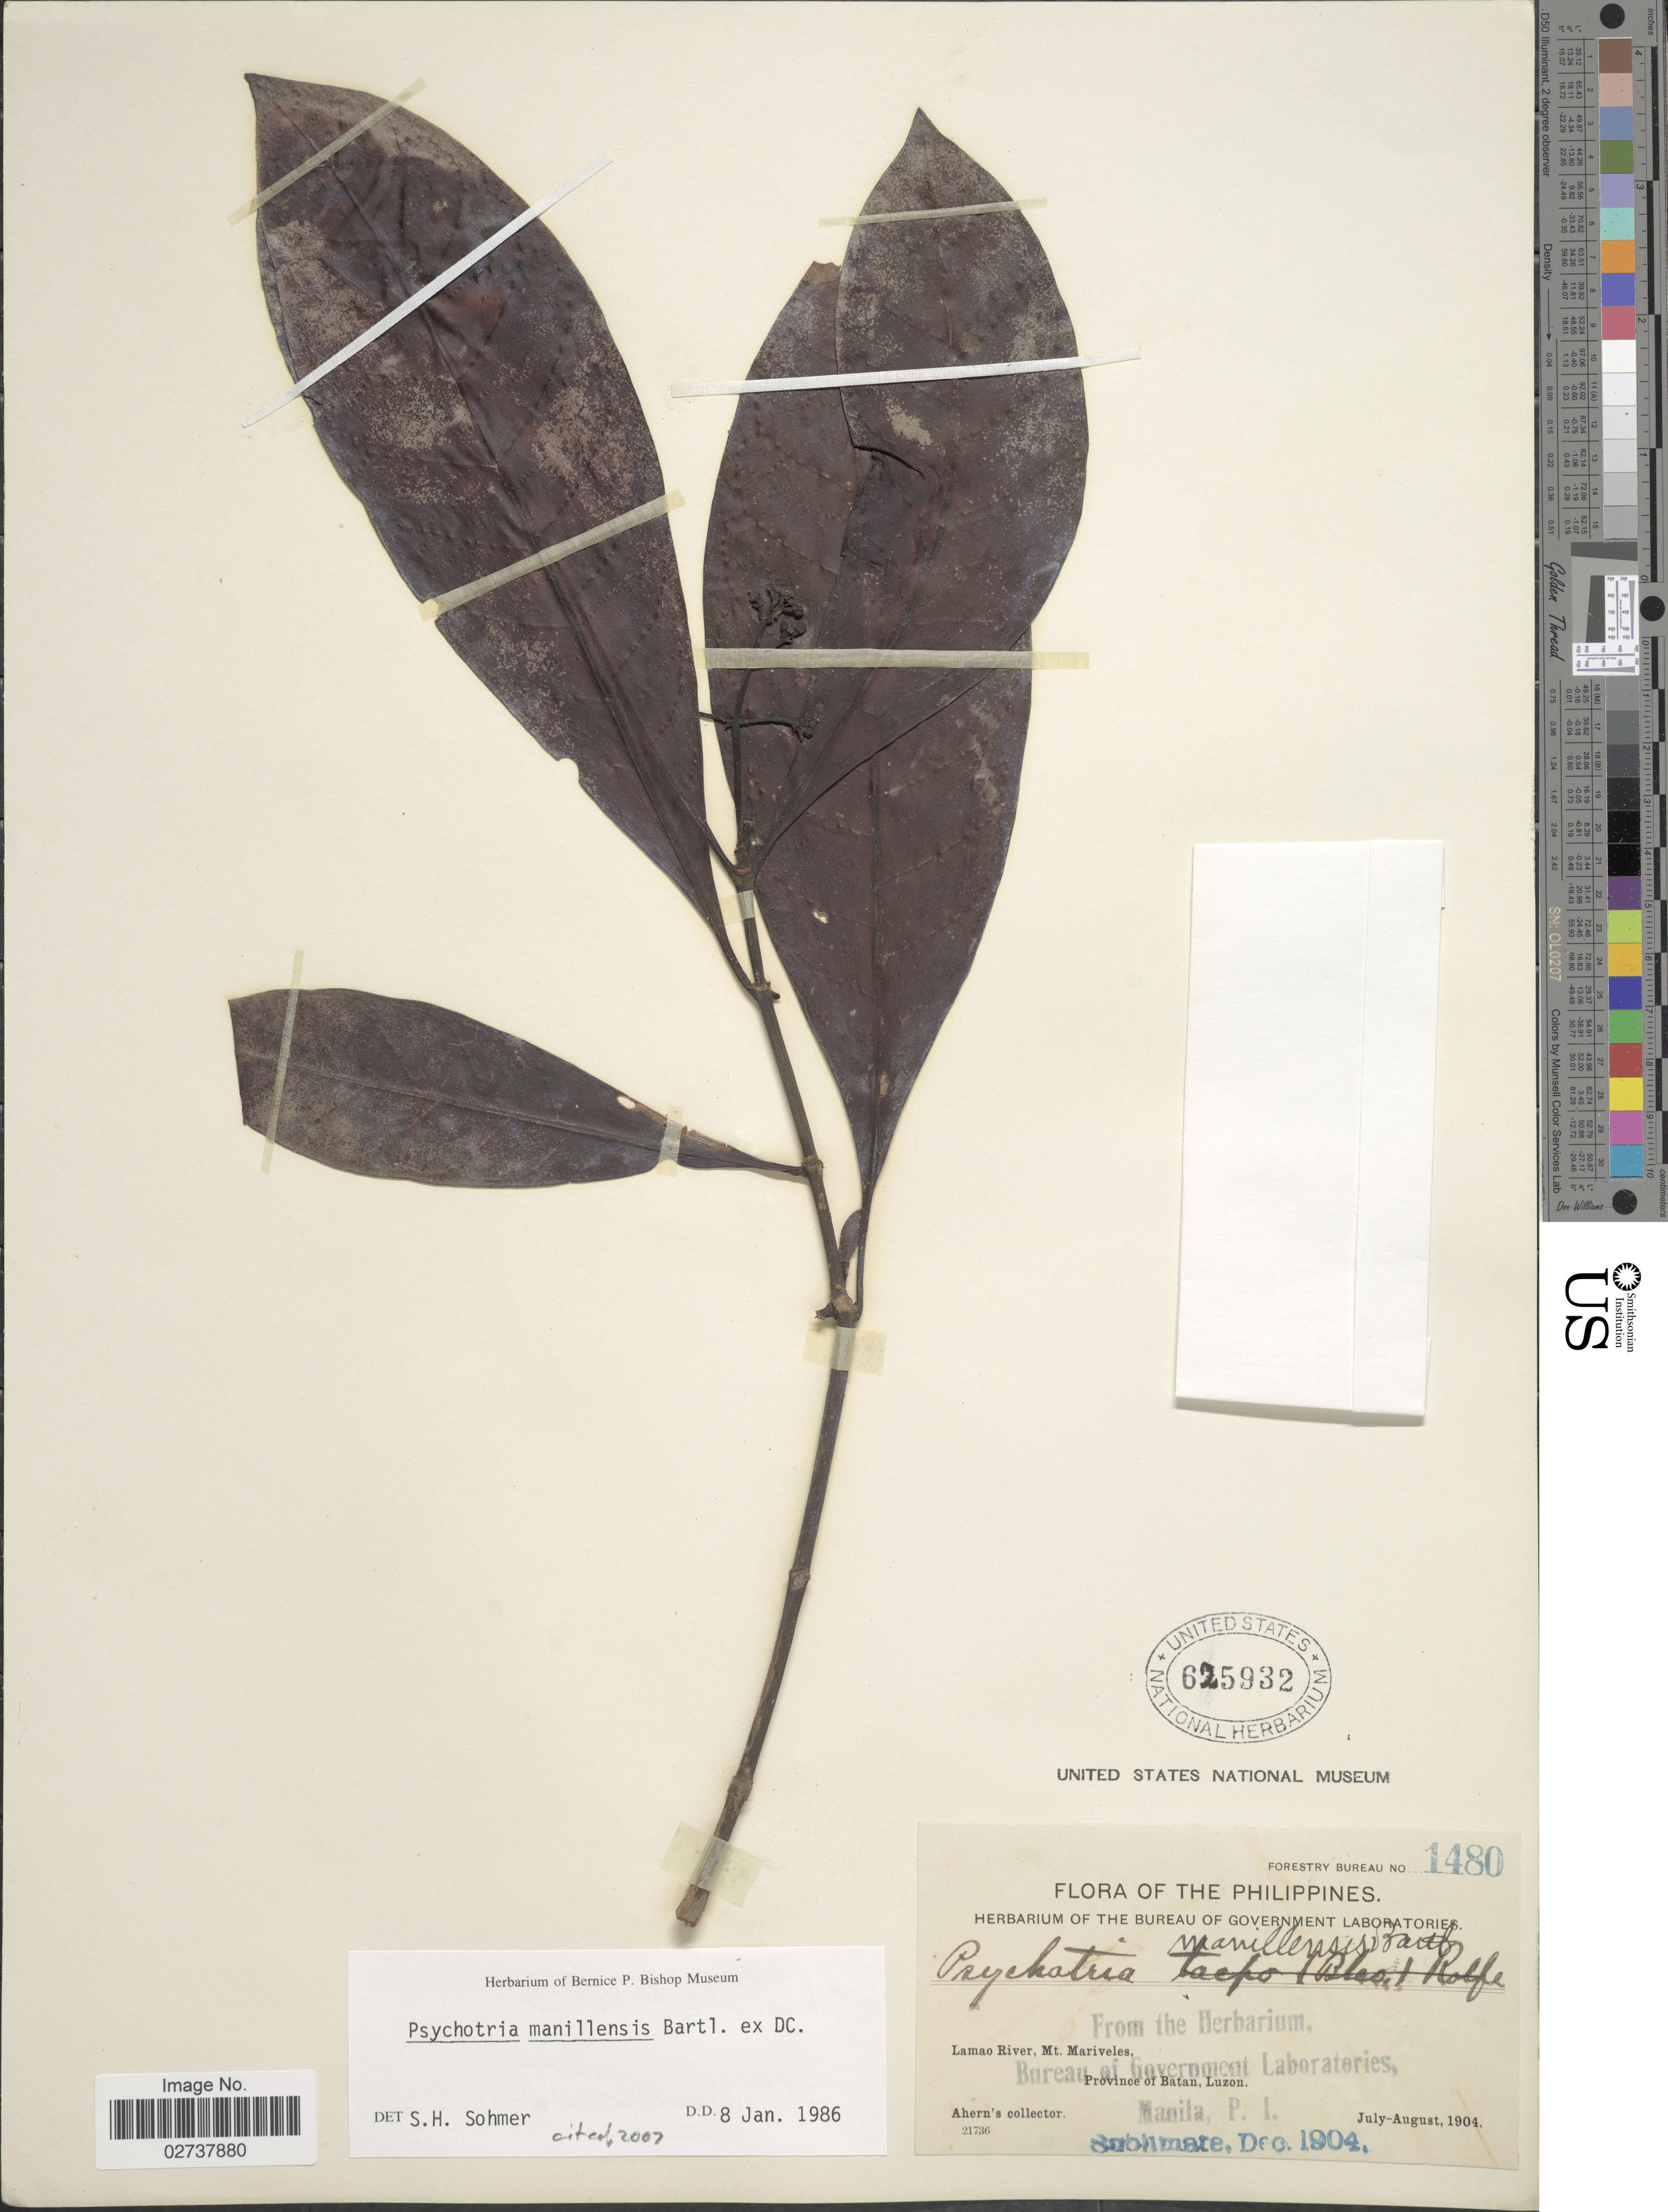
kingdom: Plantae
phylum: Tracheophyta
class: Magnoliopsida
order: Gentianales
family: Rubiaceae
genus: Psychotria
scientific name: Psychotria manillensis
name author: Bartl. ex DC.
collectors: Ahern's collector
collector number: Forestry Bureau 1480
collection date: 1904-07/1904-08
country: Philippines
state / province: Cagayan Valley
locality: Lamao River, Mt. Mariveles. Province of Batan, Luzon.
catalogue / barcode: US 625932